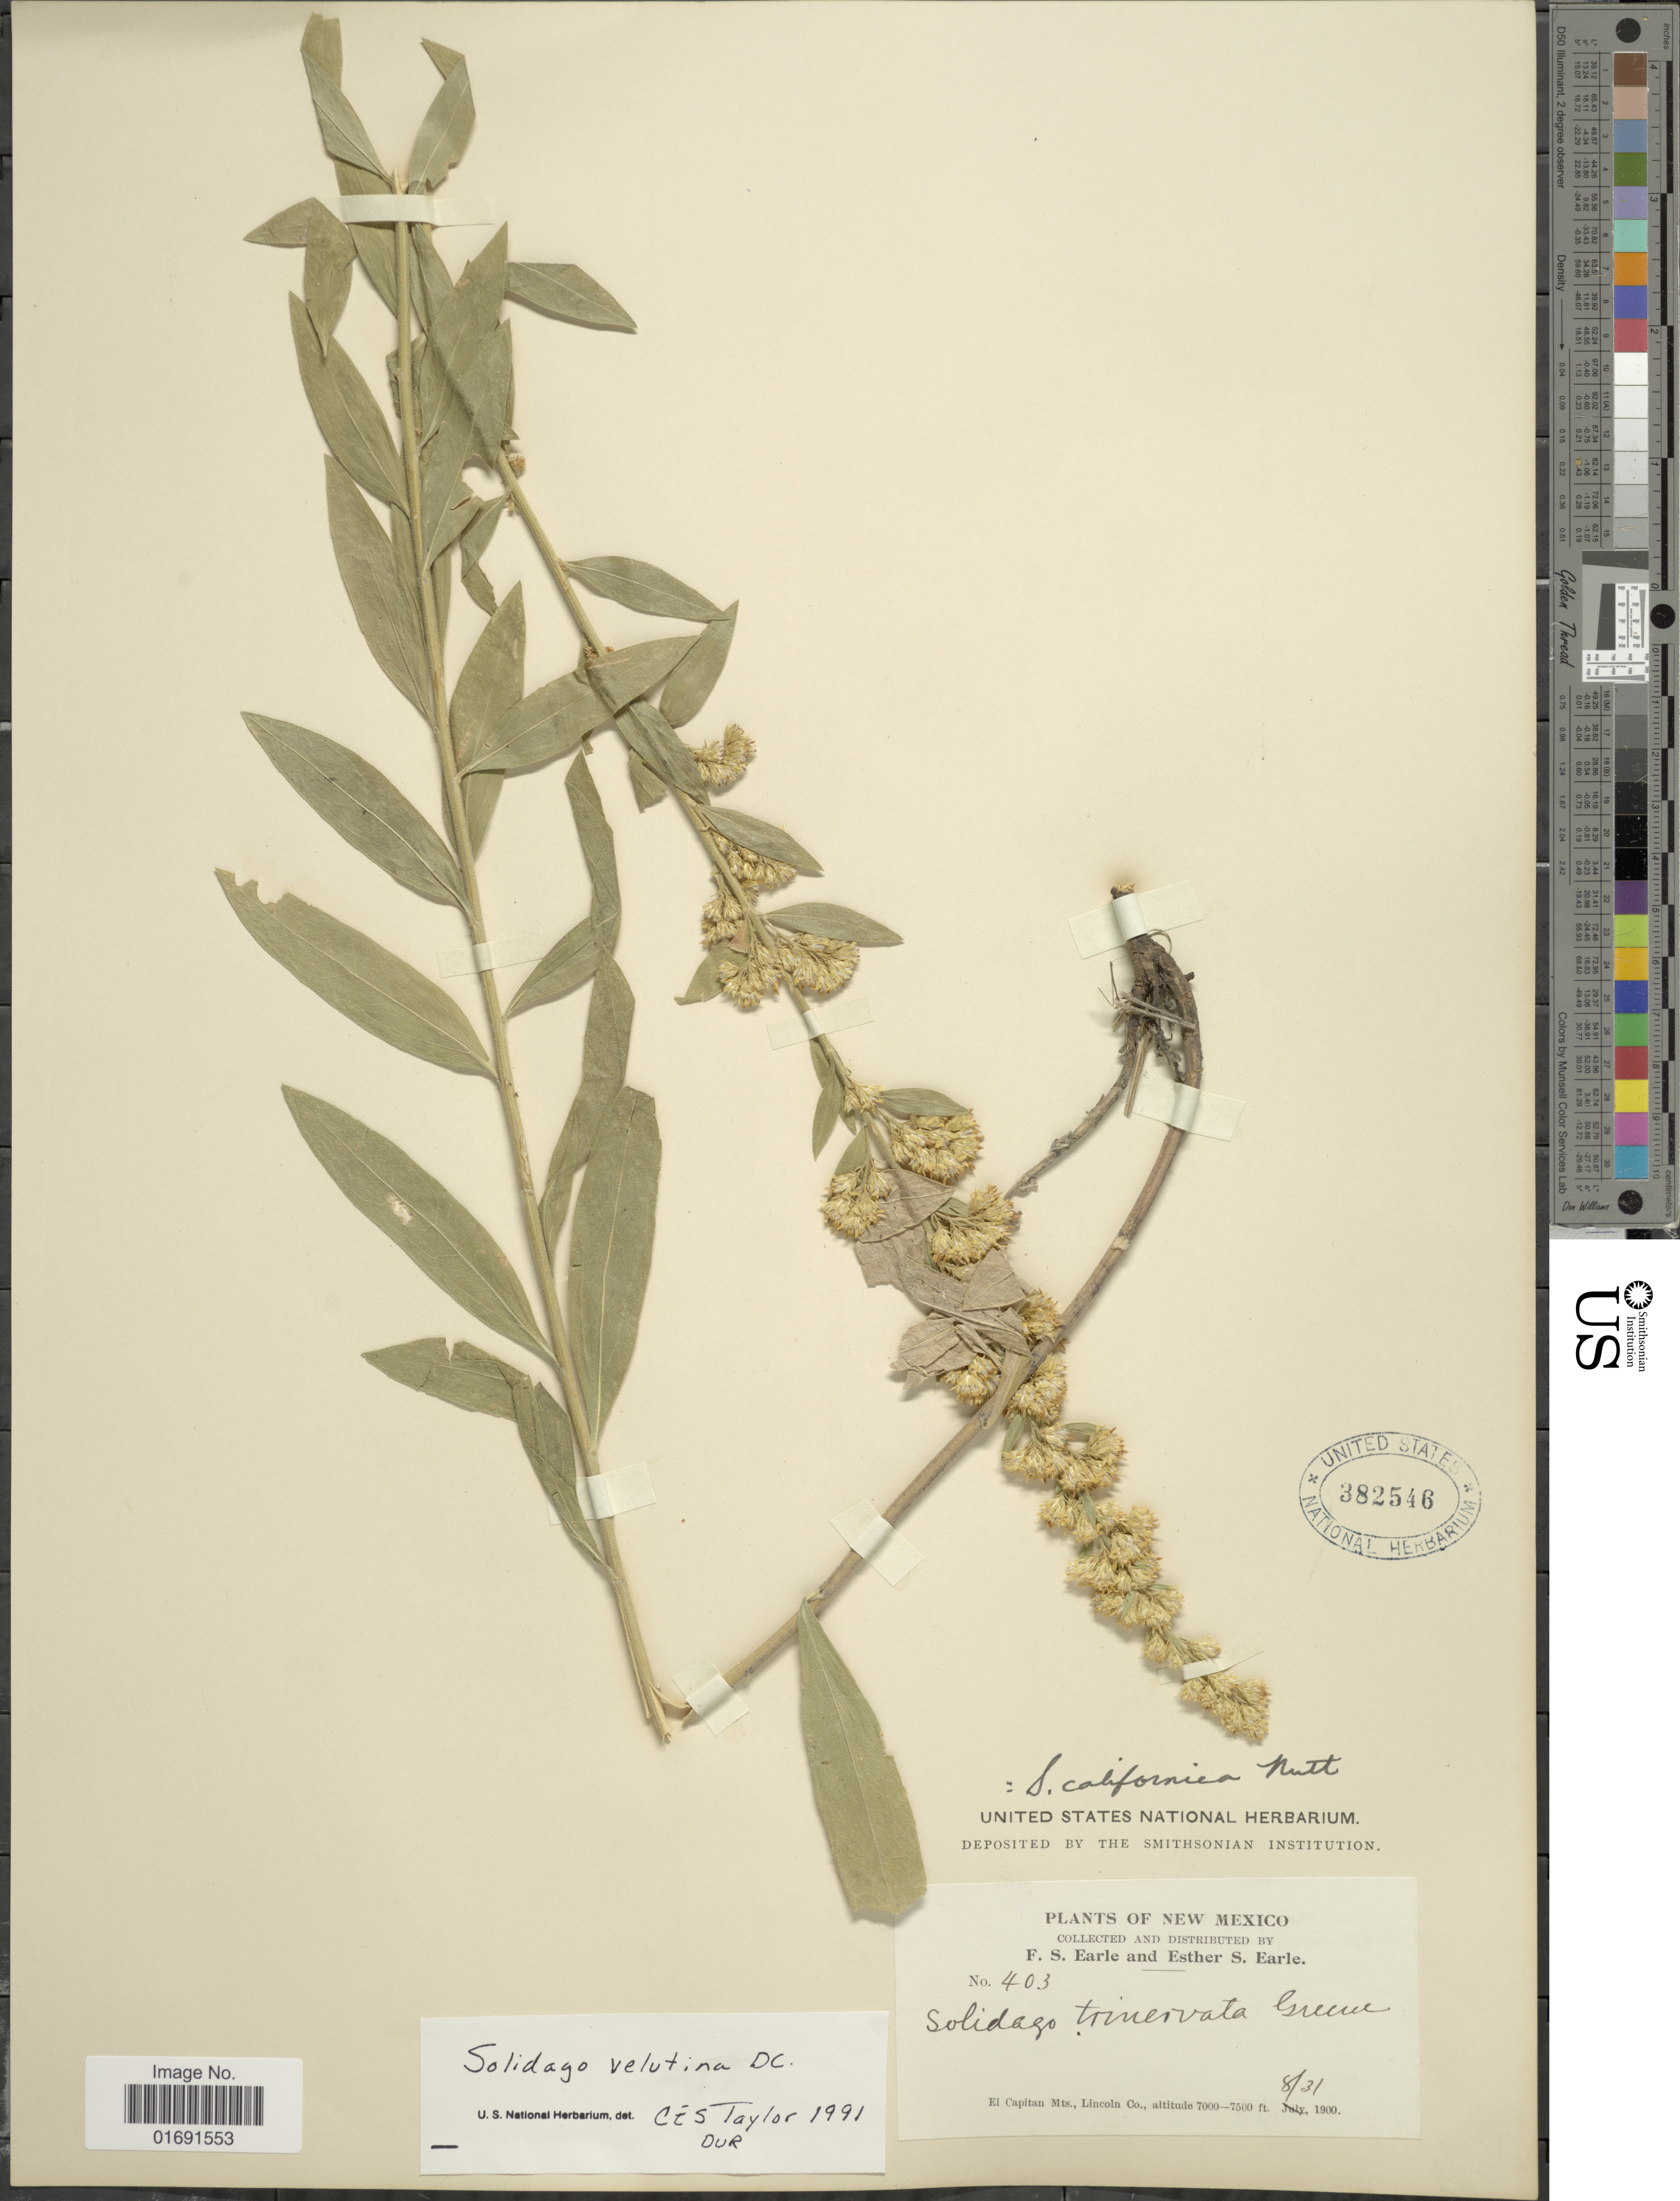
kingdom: Plantae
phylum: Tracheophyta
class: Magnoliopsida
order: Asterales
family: Asteraceae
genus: Solidago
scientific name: Solidago velutina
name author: DC.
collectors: F. S. Earle & E. S. Earle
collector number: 403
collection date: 1900-08-31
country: United States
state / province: New Mexico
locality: El Capitan Mts., Lincoln Co.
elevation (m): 2134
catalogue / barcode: US 382546